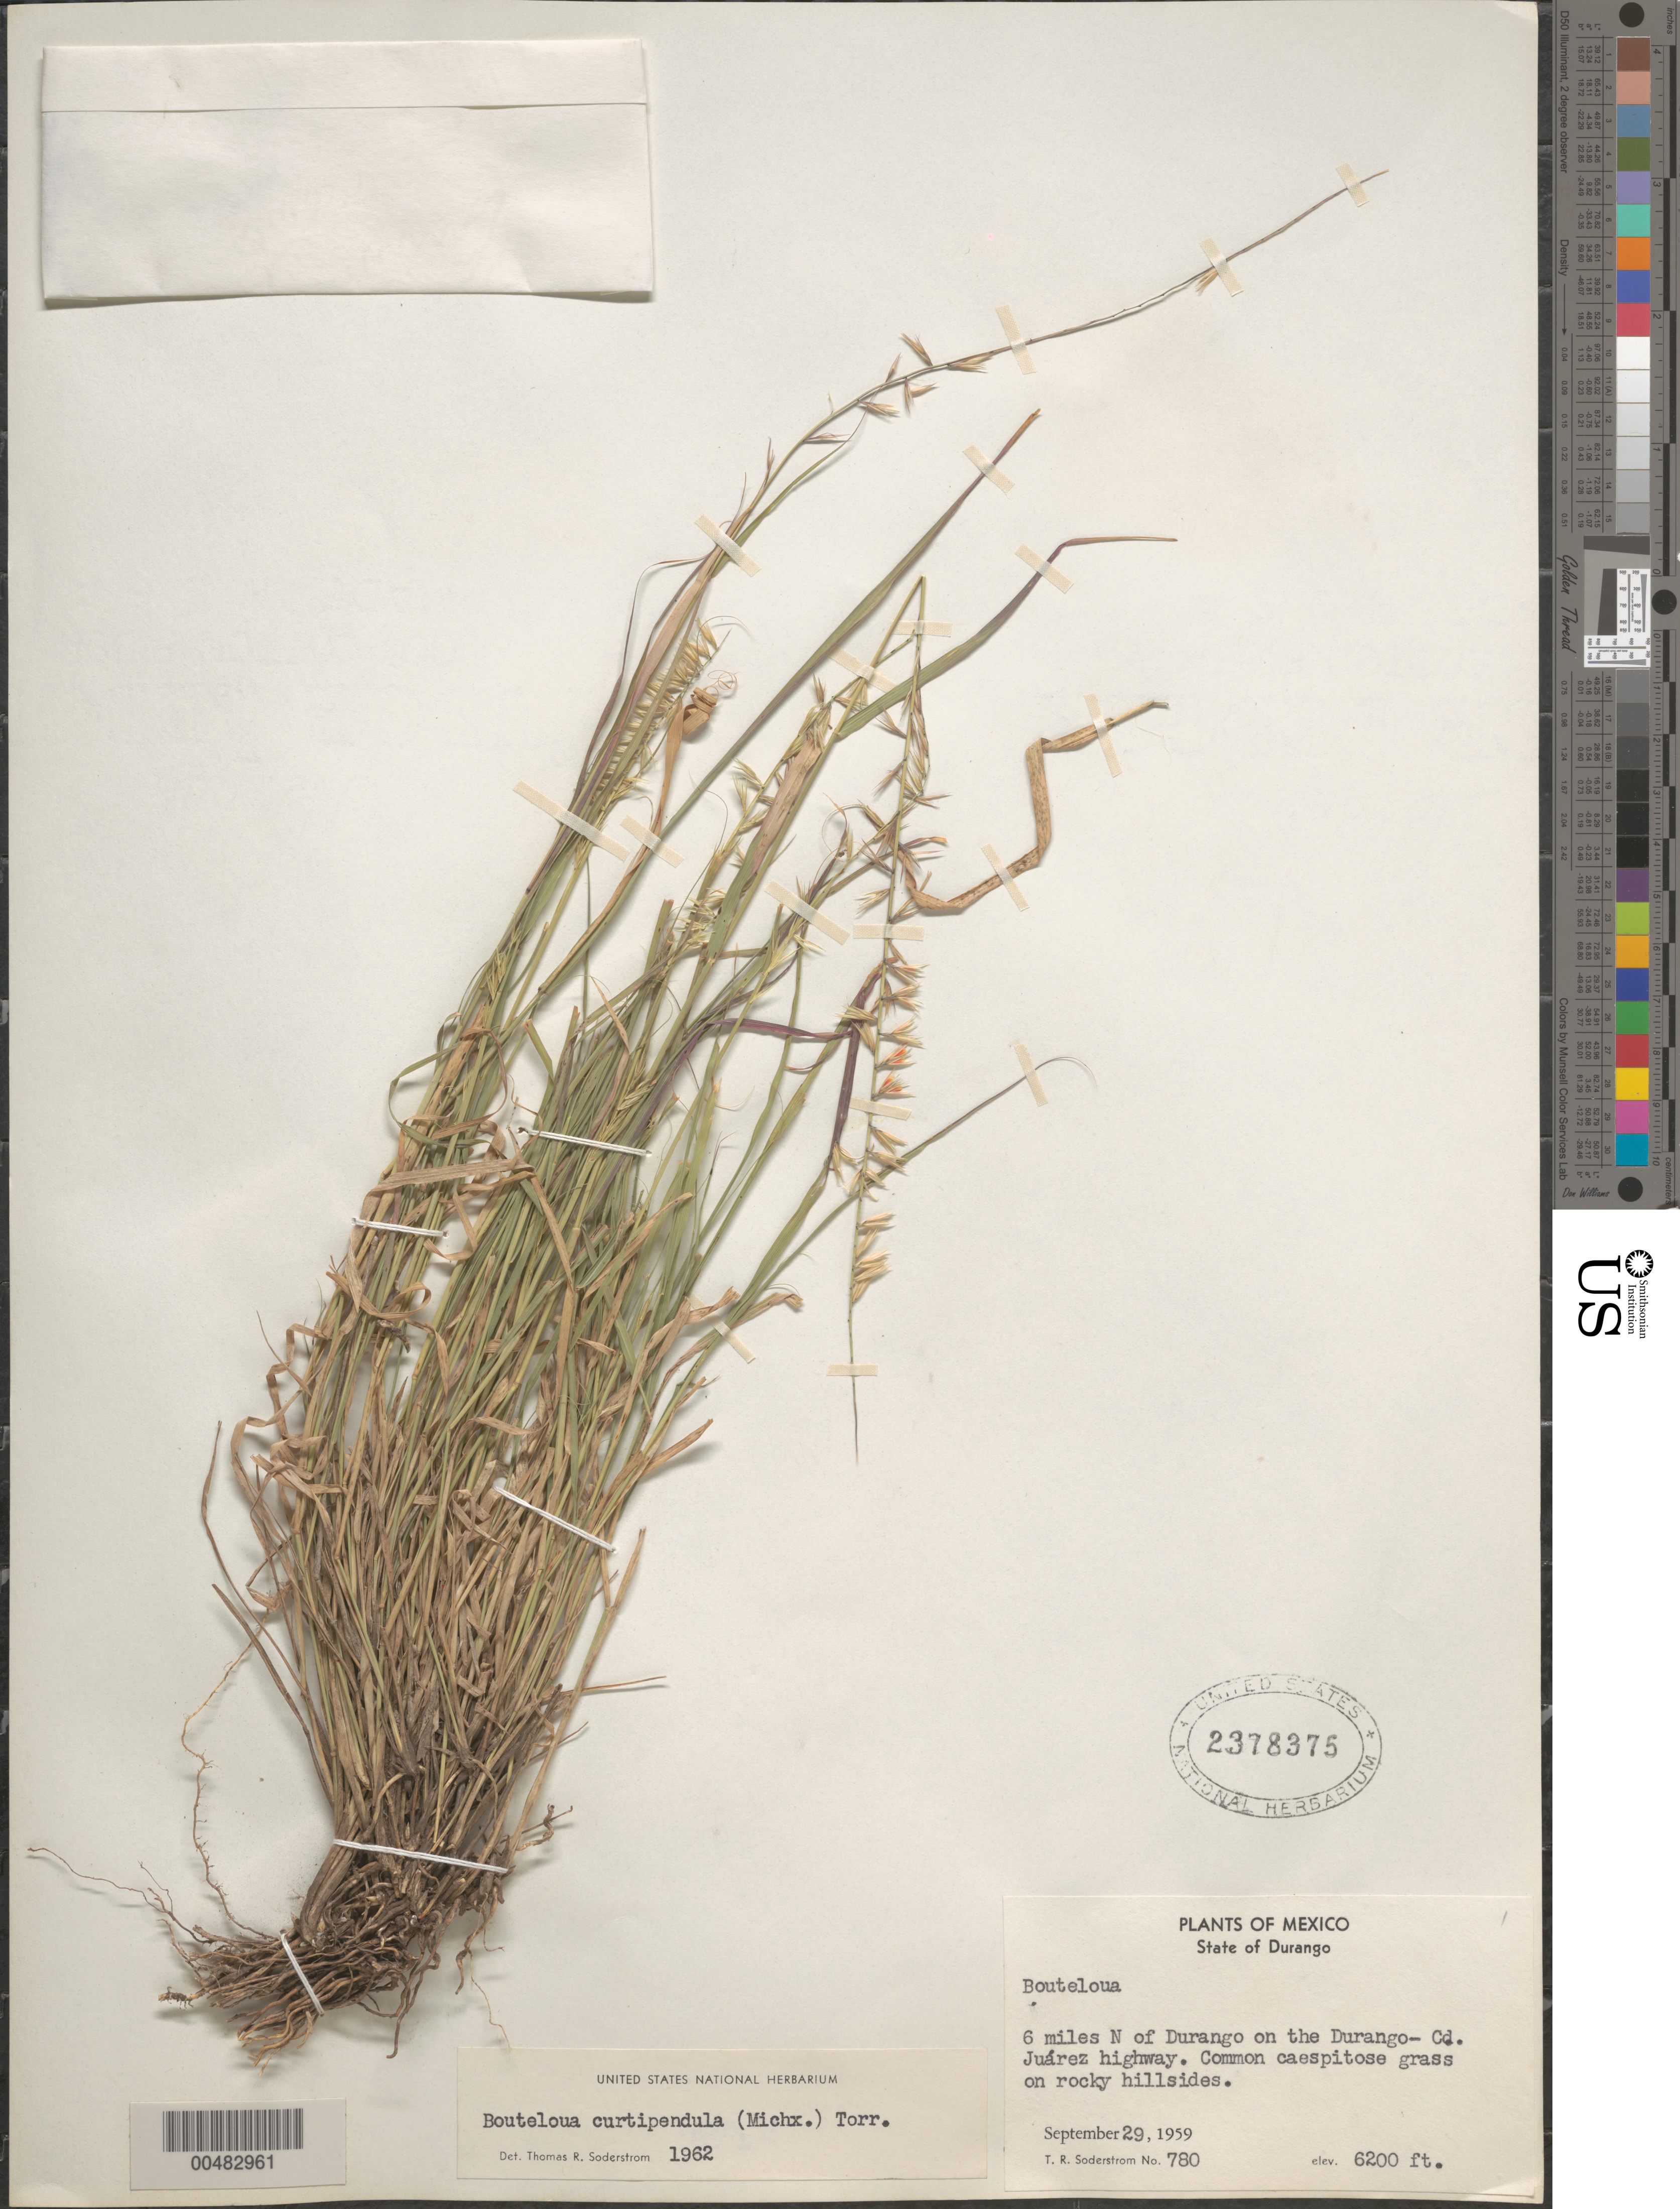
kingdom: Plantae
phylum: Tracheophyta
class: Liliopsida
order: Poales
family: Poaceae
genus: Bouteloua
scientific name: Bouteloua curtipendula var. caespitosa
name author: Gould & Kapadia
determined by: Soderstrom, T. R.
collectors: T. R. Soderstrom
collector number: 780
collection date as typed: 29 Sep 1959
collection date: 1959-09-29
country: Mexico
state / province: Durango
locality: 6 mi N of Durango on the Durango-Cd. Juárez highway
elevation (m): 1890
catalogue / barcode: US 2378375